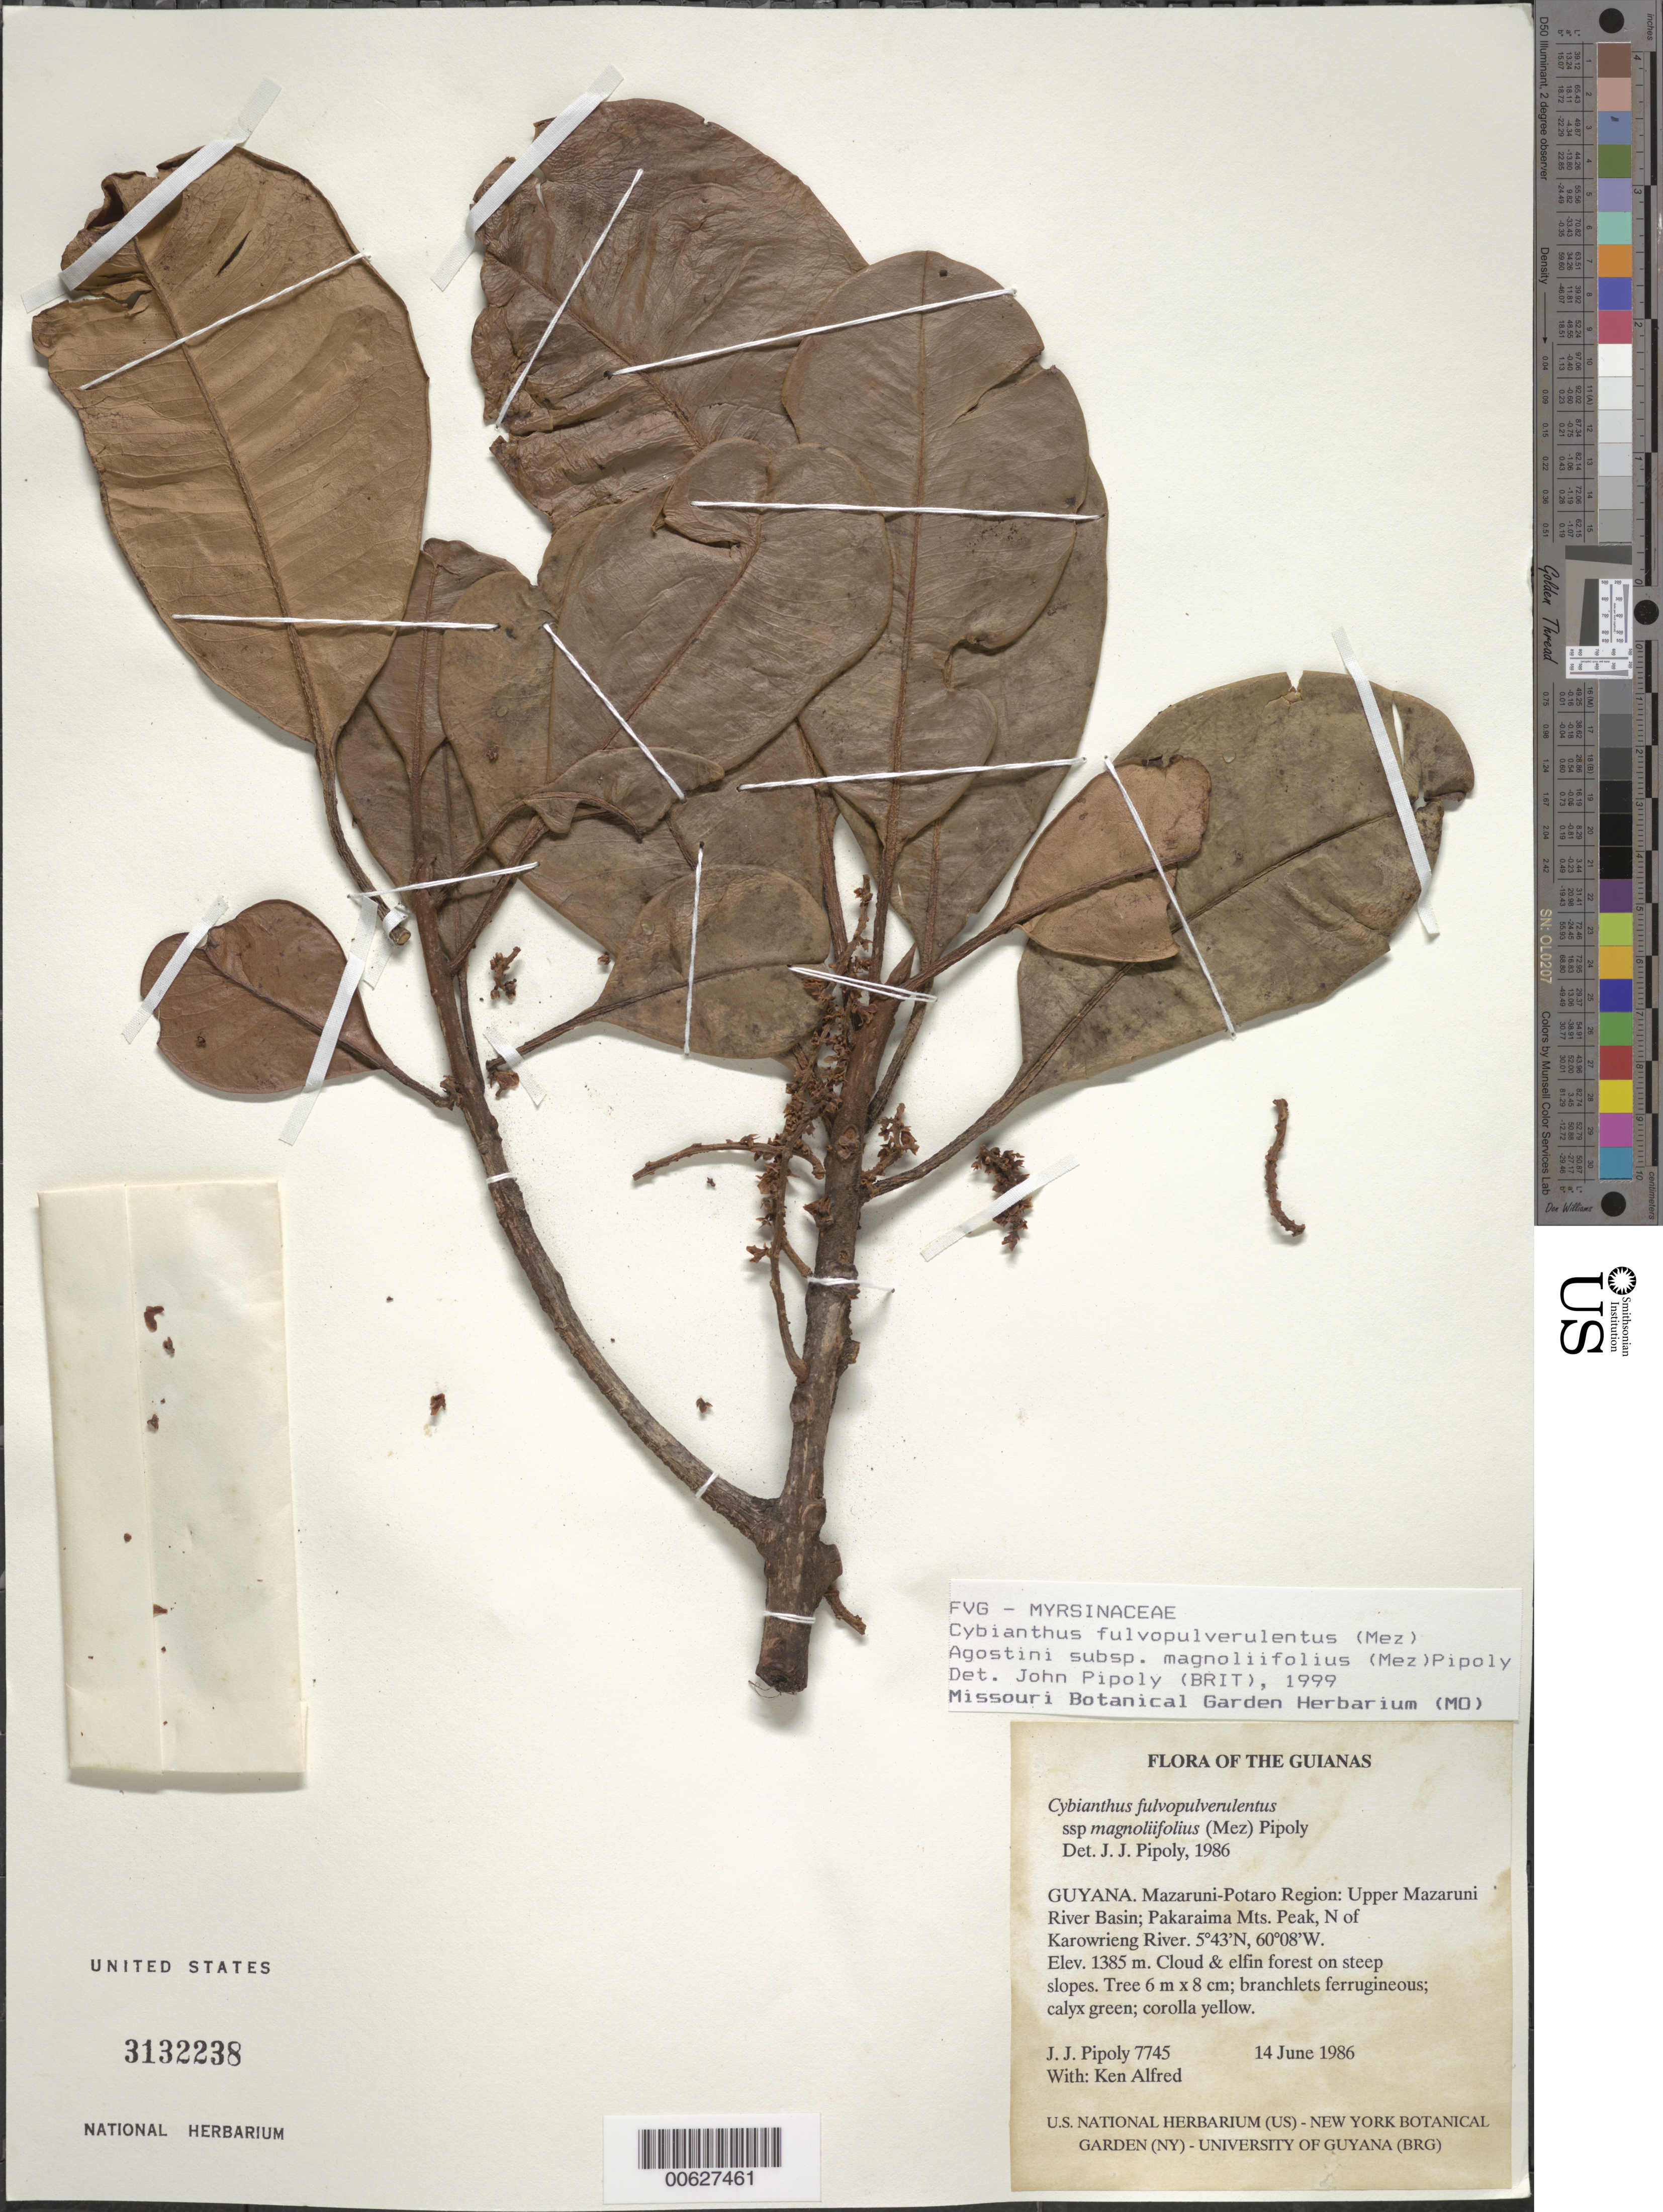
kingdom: Plantae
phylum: Tracheophyta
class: Magnoliopsida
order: Ericales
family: Primulaceae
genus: Cybianthus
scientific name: Cybianthus fulvopulverulentus subsp. magnoliifolius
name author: (Mez) Pipoly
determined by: Pipoly, J. J., III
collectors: J. J. Pipoly & K. Alfred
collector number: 7745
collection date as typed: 14 June 1986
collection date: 1986-06-14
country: Guyana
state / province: Cuyuni-Mazaruni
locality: Upper Mazaruni River Basin; Pakaraima Mts. Peak, N of Karowrieng River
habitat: Cloud & elfin forest on steep slopes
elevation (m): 1385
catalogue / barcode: US 3132238